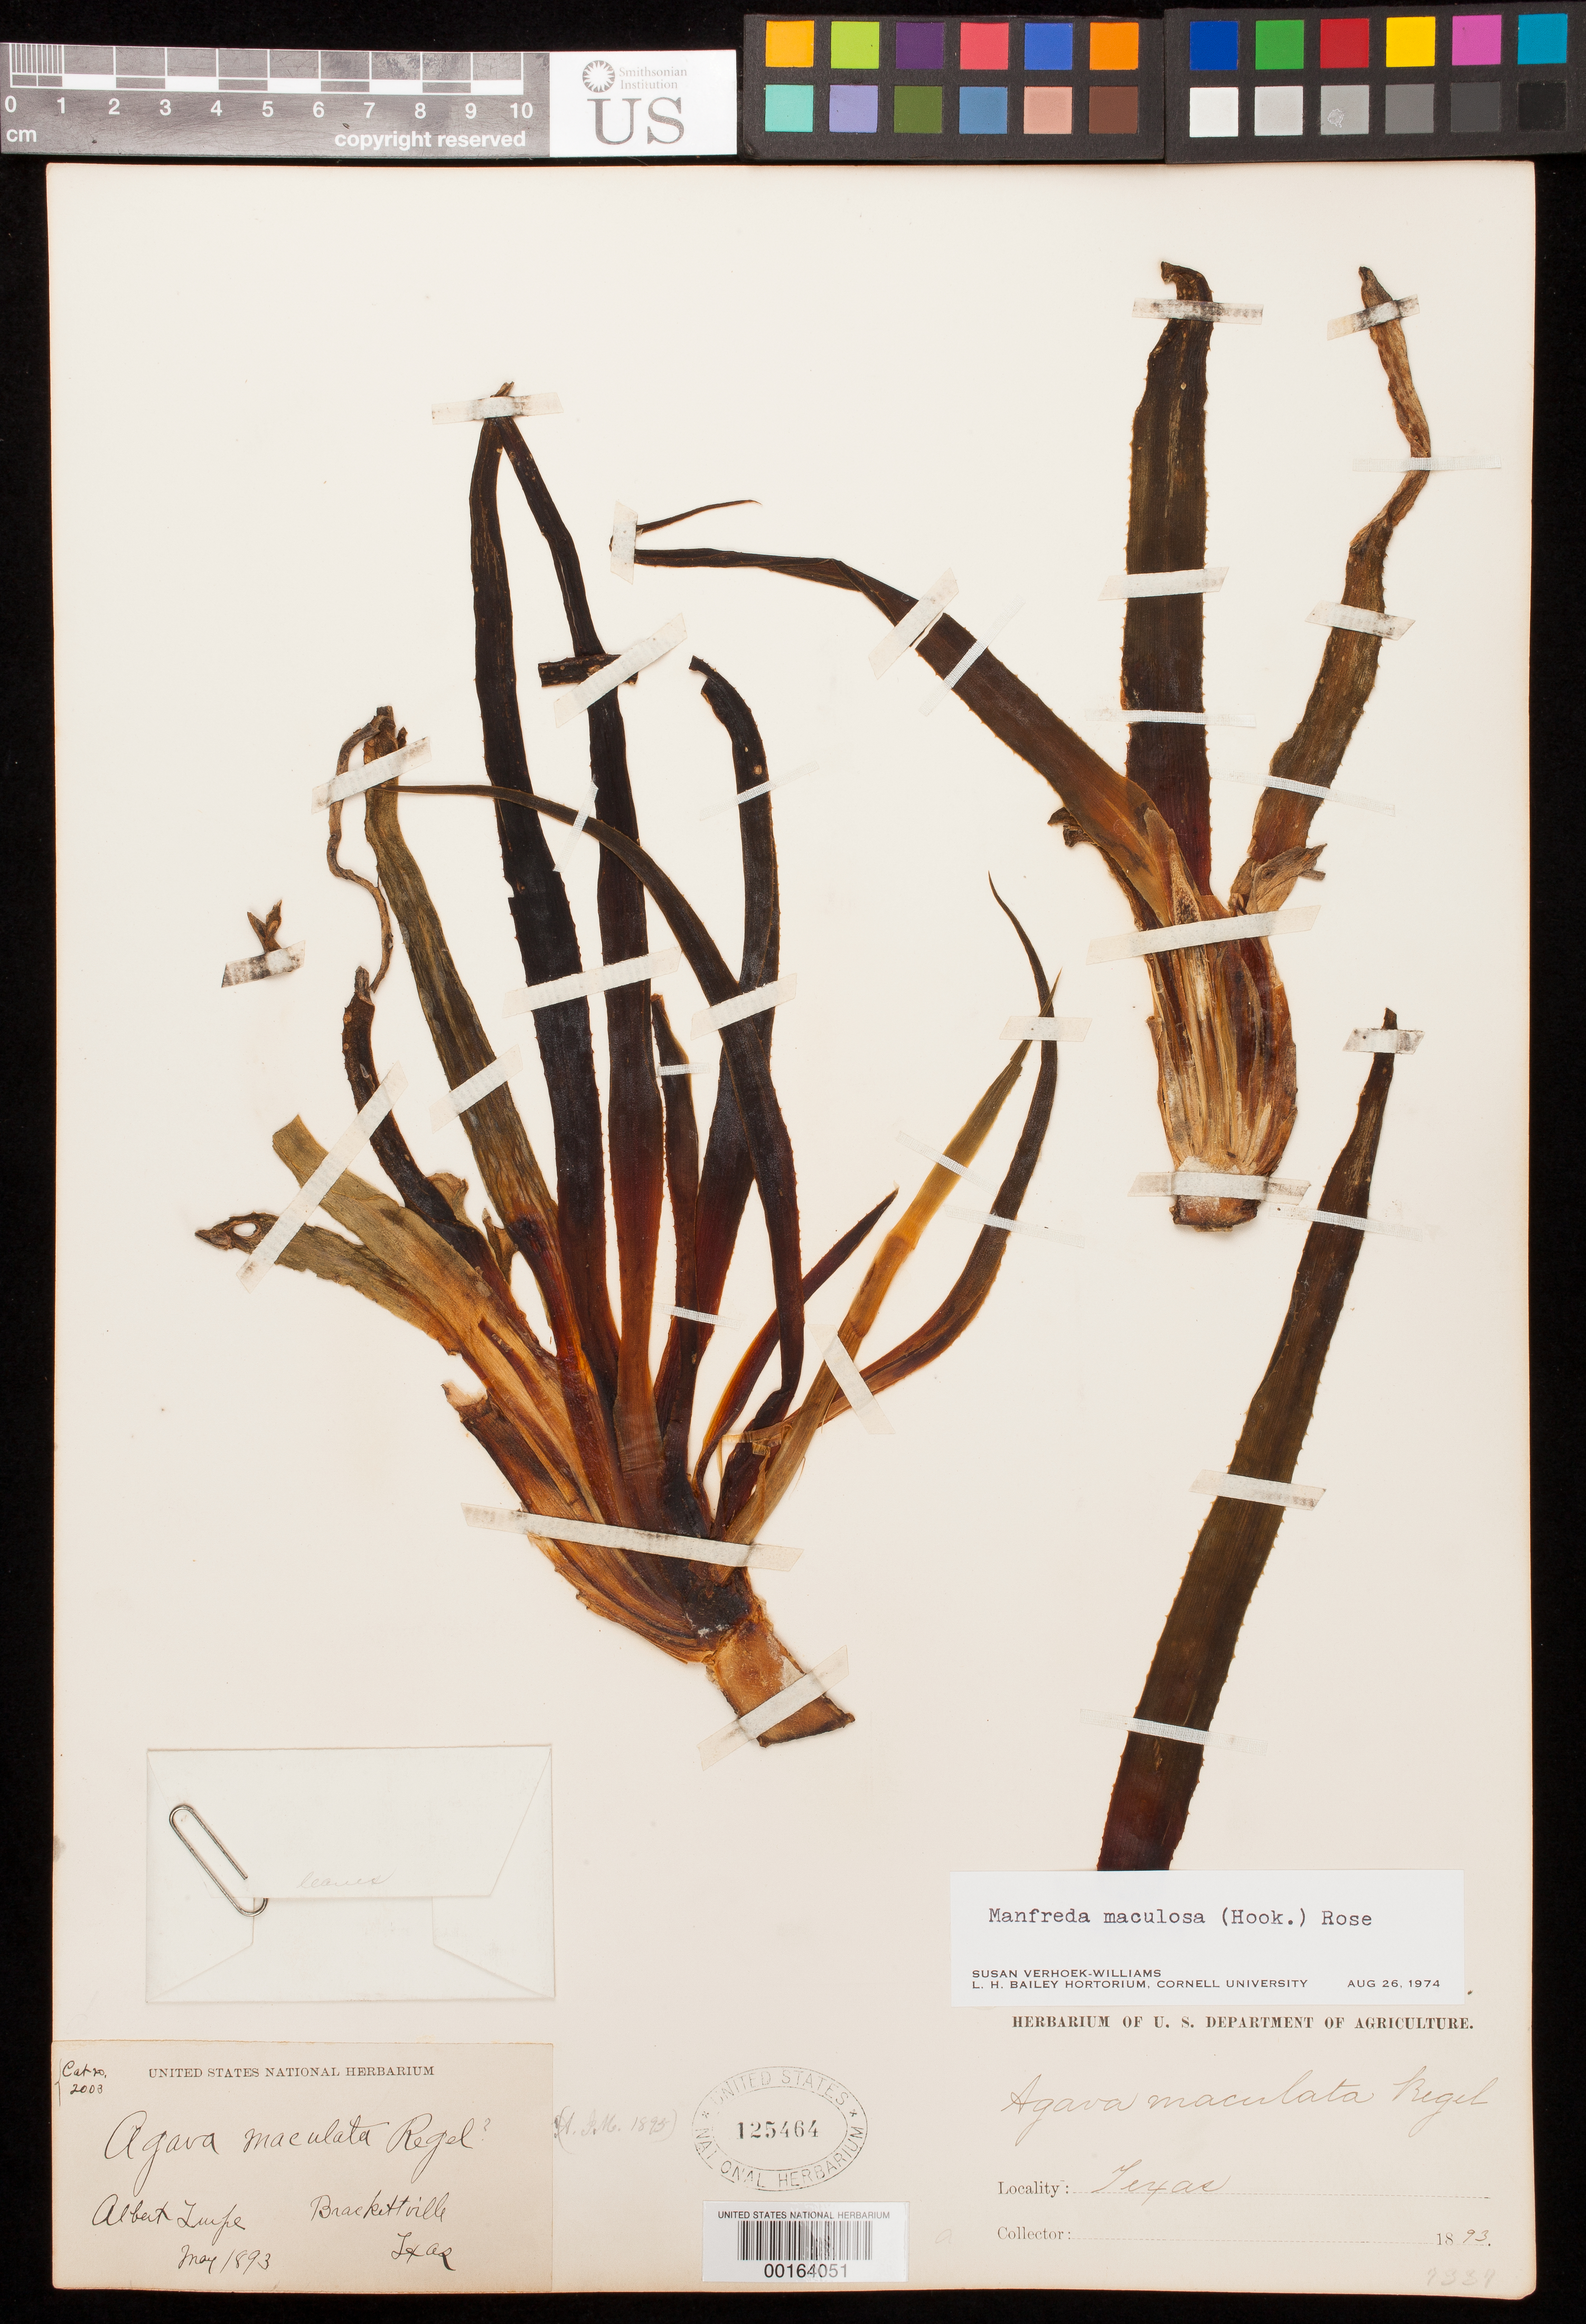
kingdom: Plantae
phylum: Tracheophyta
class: Liliopsida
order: Asparagales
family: Asparagaceae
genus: Manfreda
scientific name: Manfreda maculosa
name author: (Hook.) Rose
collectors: A. Turpe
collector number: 2003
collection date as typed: May 1893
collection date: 1893-05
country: United States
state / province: Texas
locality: Bracketville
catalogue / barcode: US 125464